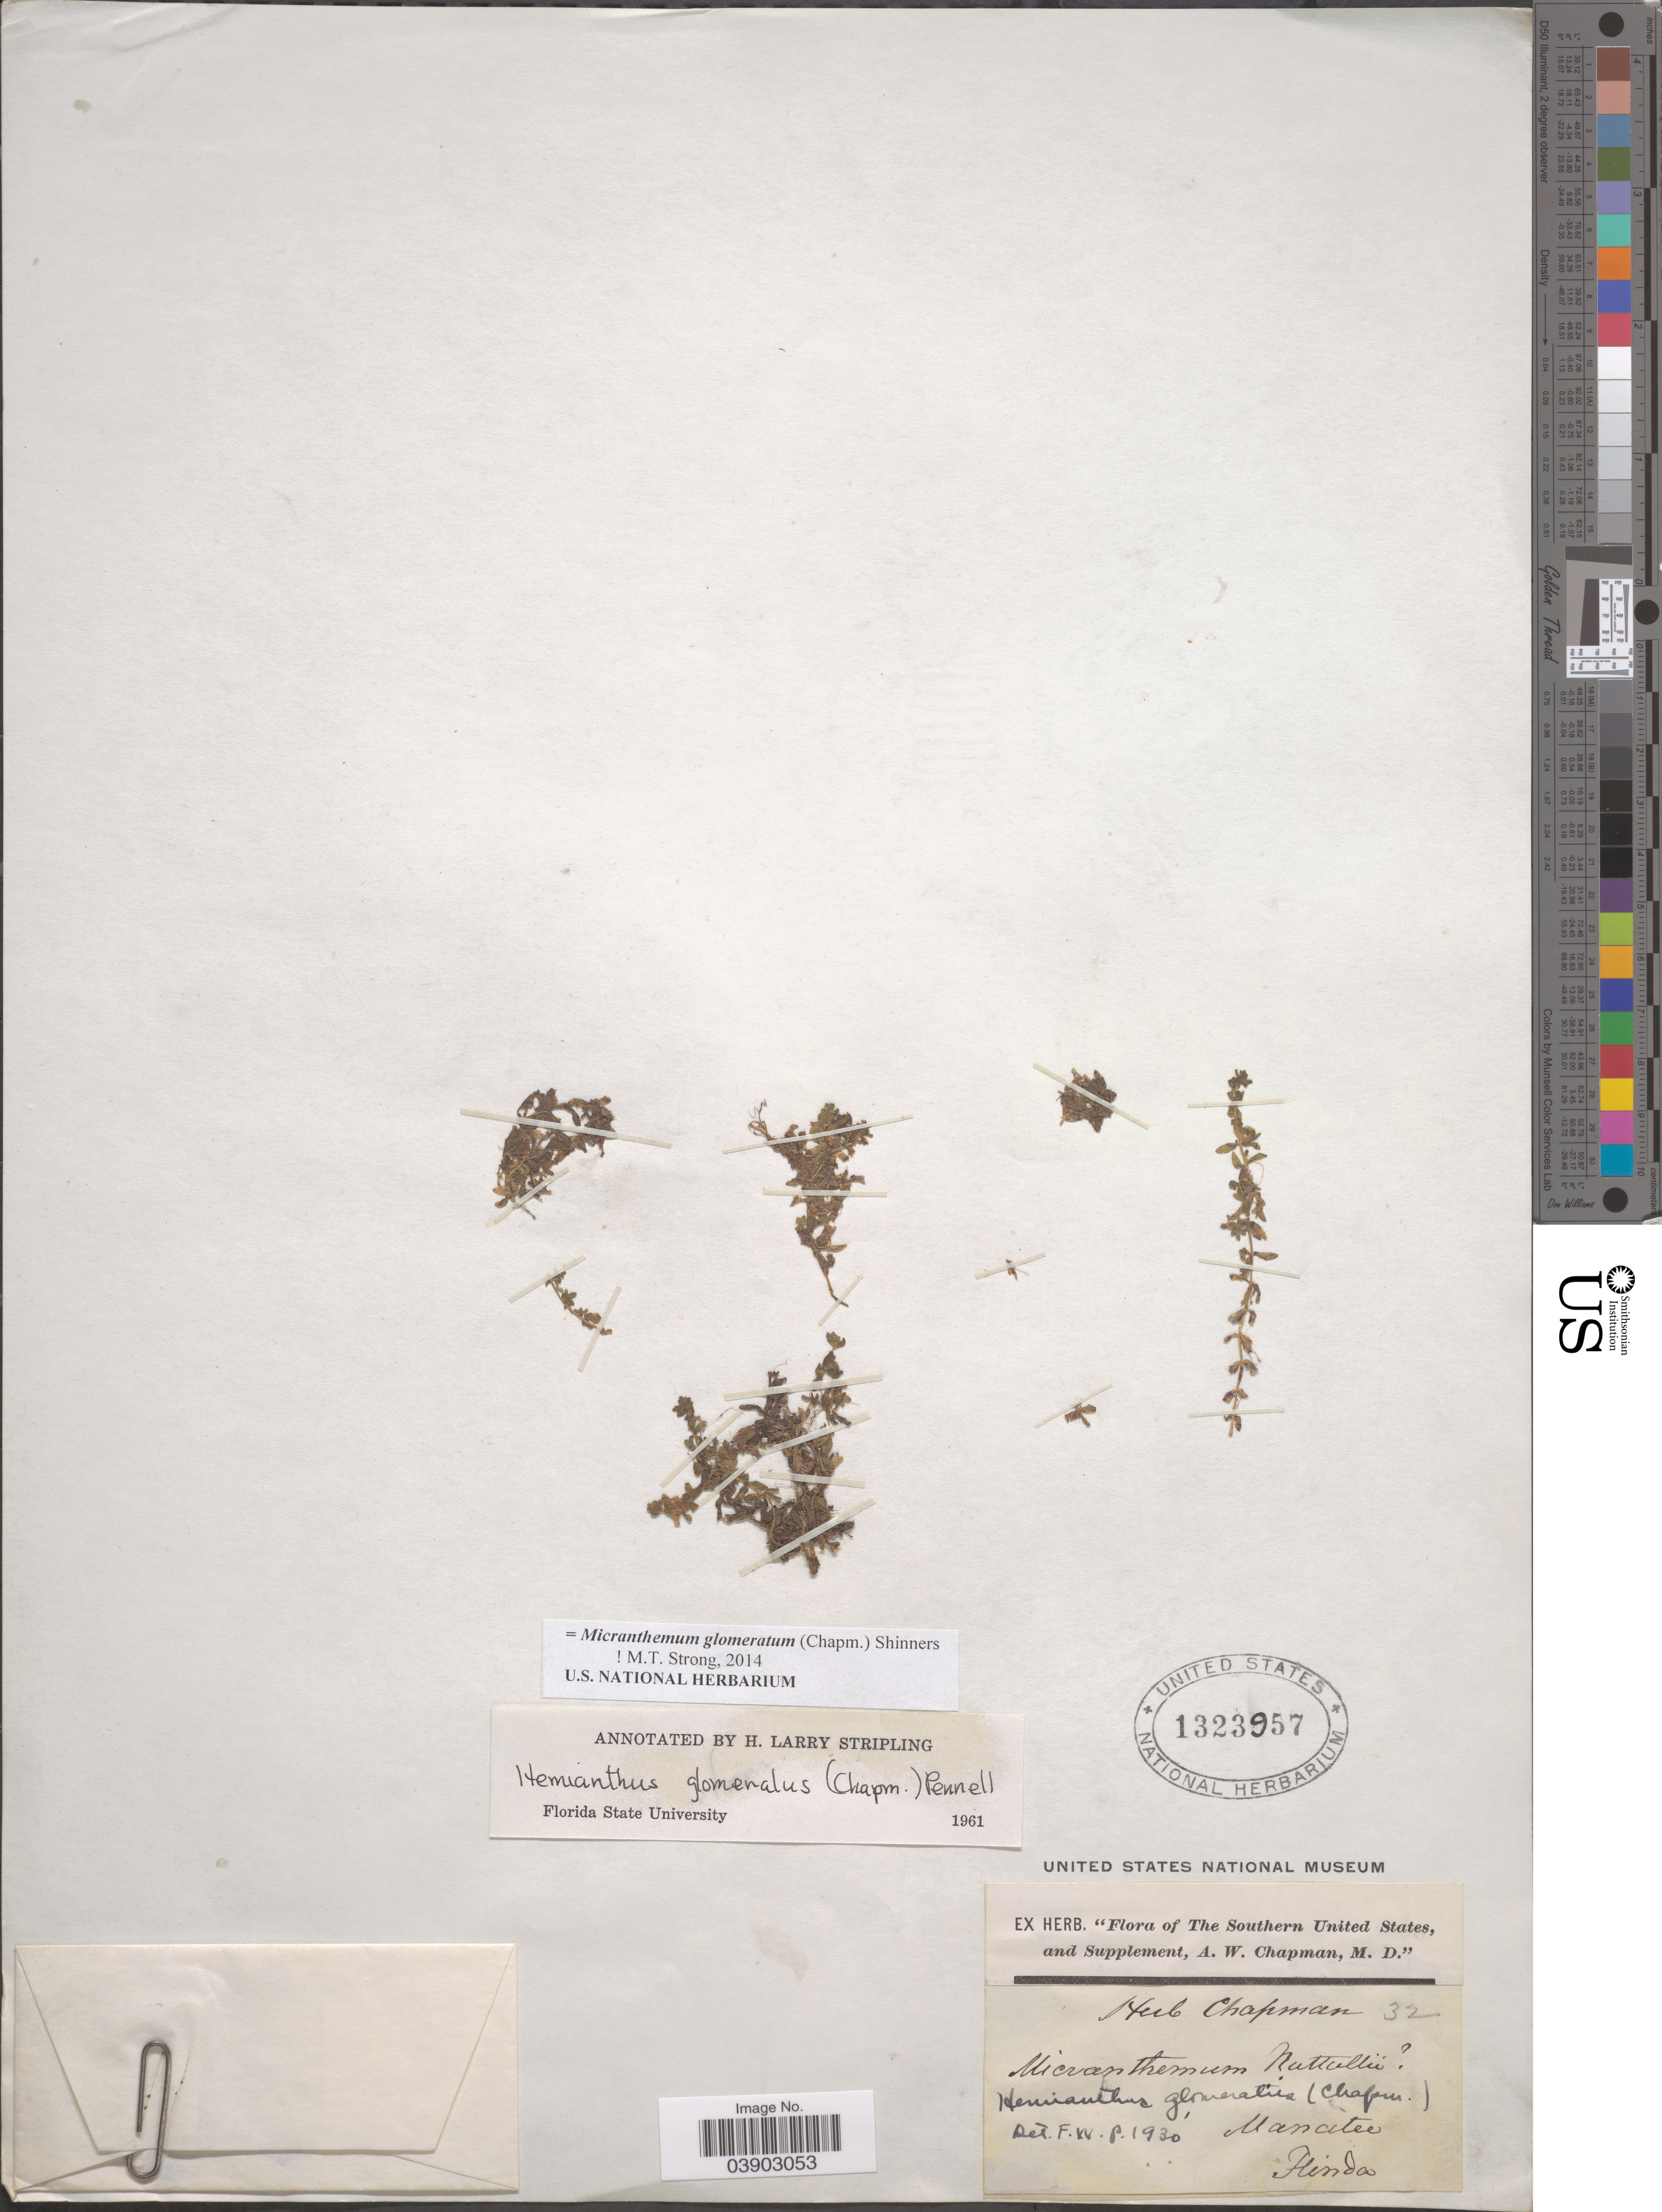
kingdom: Plantae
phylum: Tracheophyta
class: Magnoliopsida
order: Lamiales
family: Linderniaceae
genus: Micranthemum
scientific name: Micranthemum glomeratum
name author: (Chapm.) Shinners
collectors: ex herb. A.W. Chapman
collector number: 32?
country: United States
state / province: Florida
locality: The Southern United States. Manatee.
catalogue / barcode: US 1323957